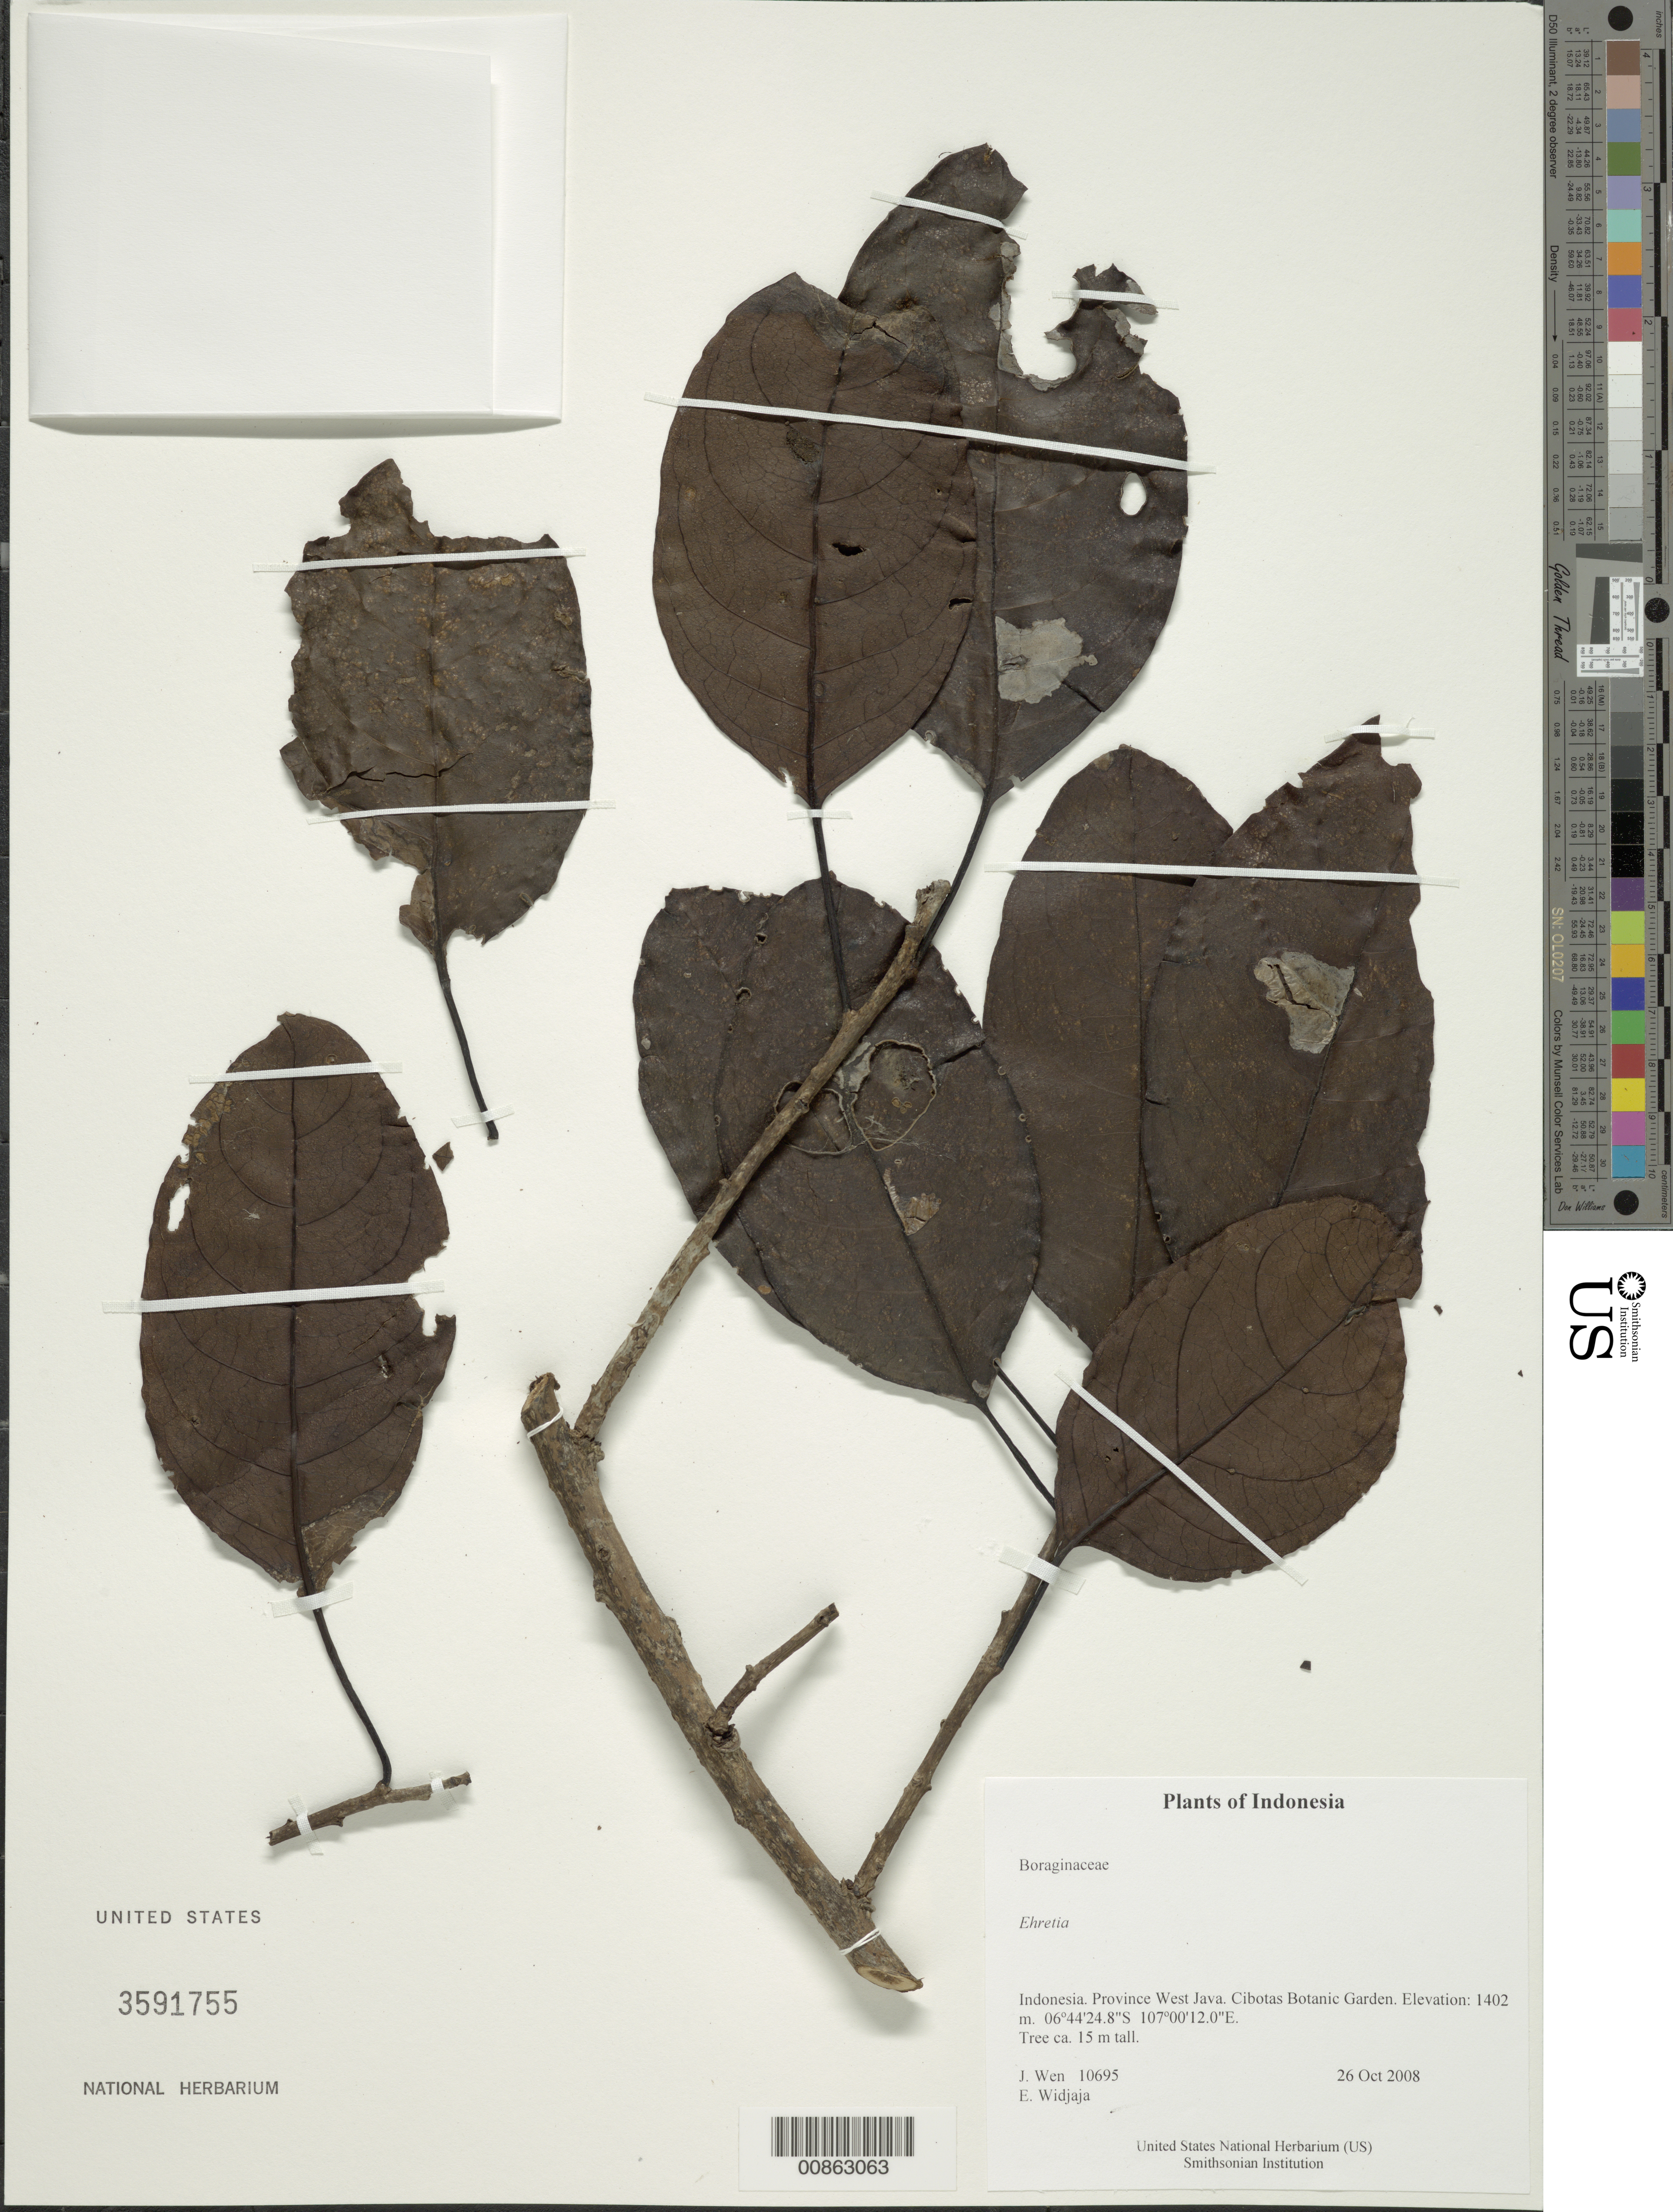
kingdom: Plantae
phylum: Tracheophyta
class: Magnoliopsida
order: Boraginales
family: Ehretiaceae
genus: Ehretia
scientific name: Ehretia sp.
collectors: J. Wen & E. A. Widjaja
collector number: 10695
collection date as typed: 26 Oct 2008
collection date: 2008-10-26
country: Indonesia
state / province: Java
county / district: Jawa Barat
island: Java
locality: Cibotas Botanic Garden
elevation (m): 1402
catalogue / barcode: US 3591755